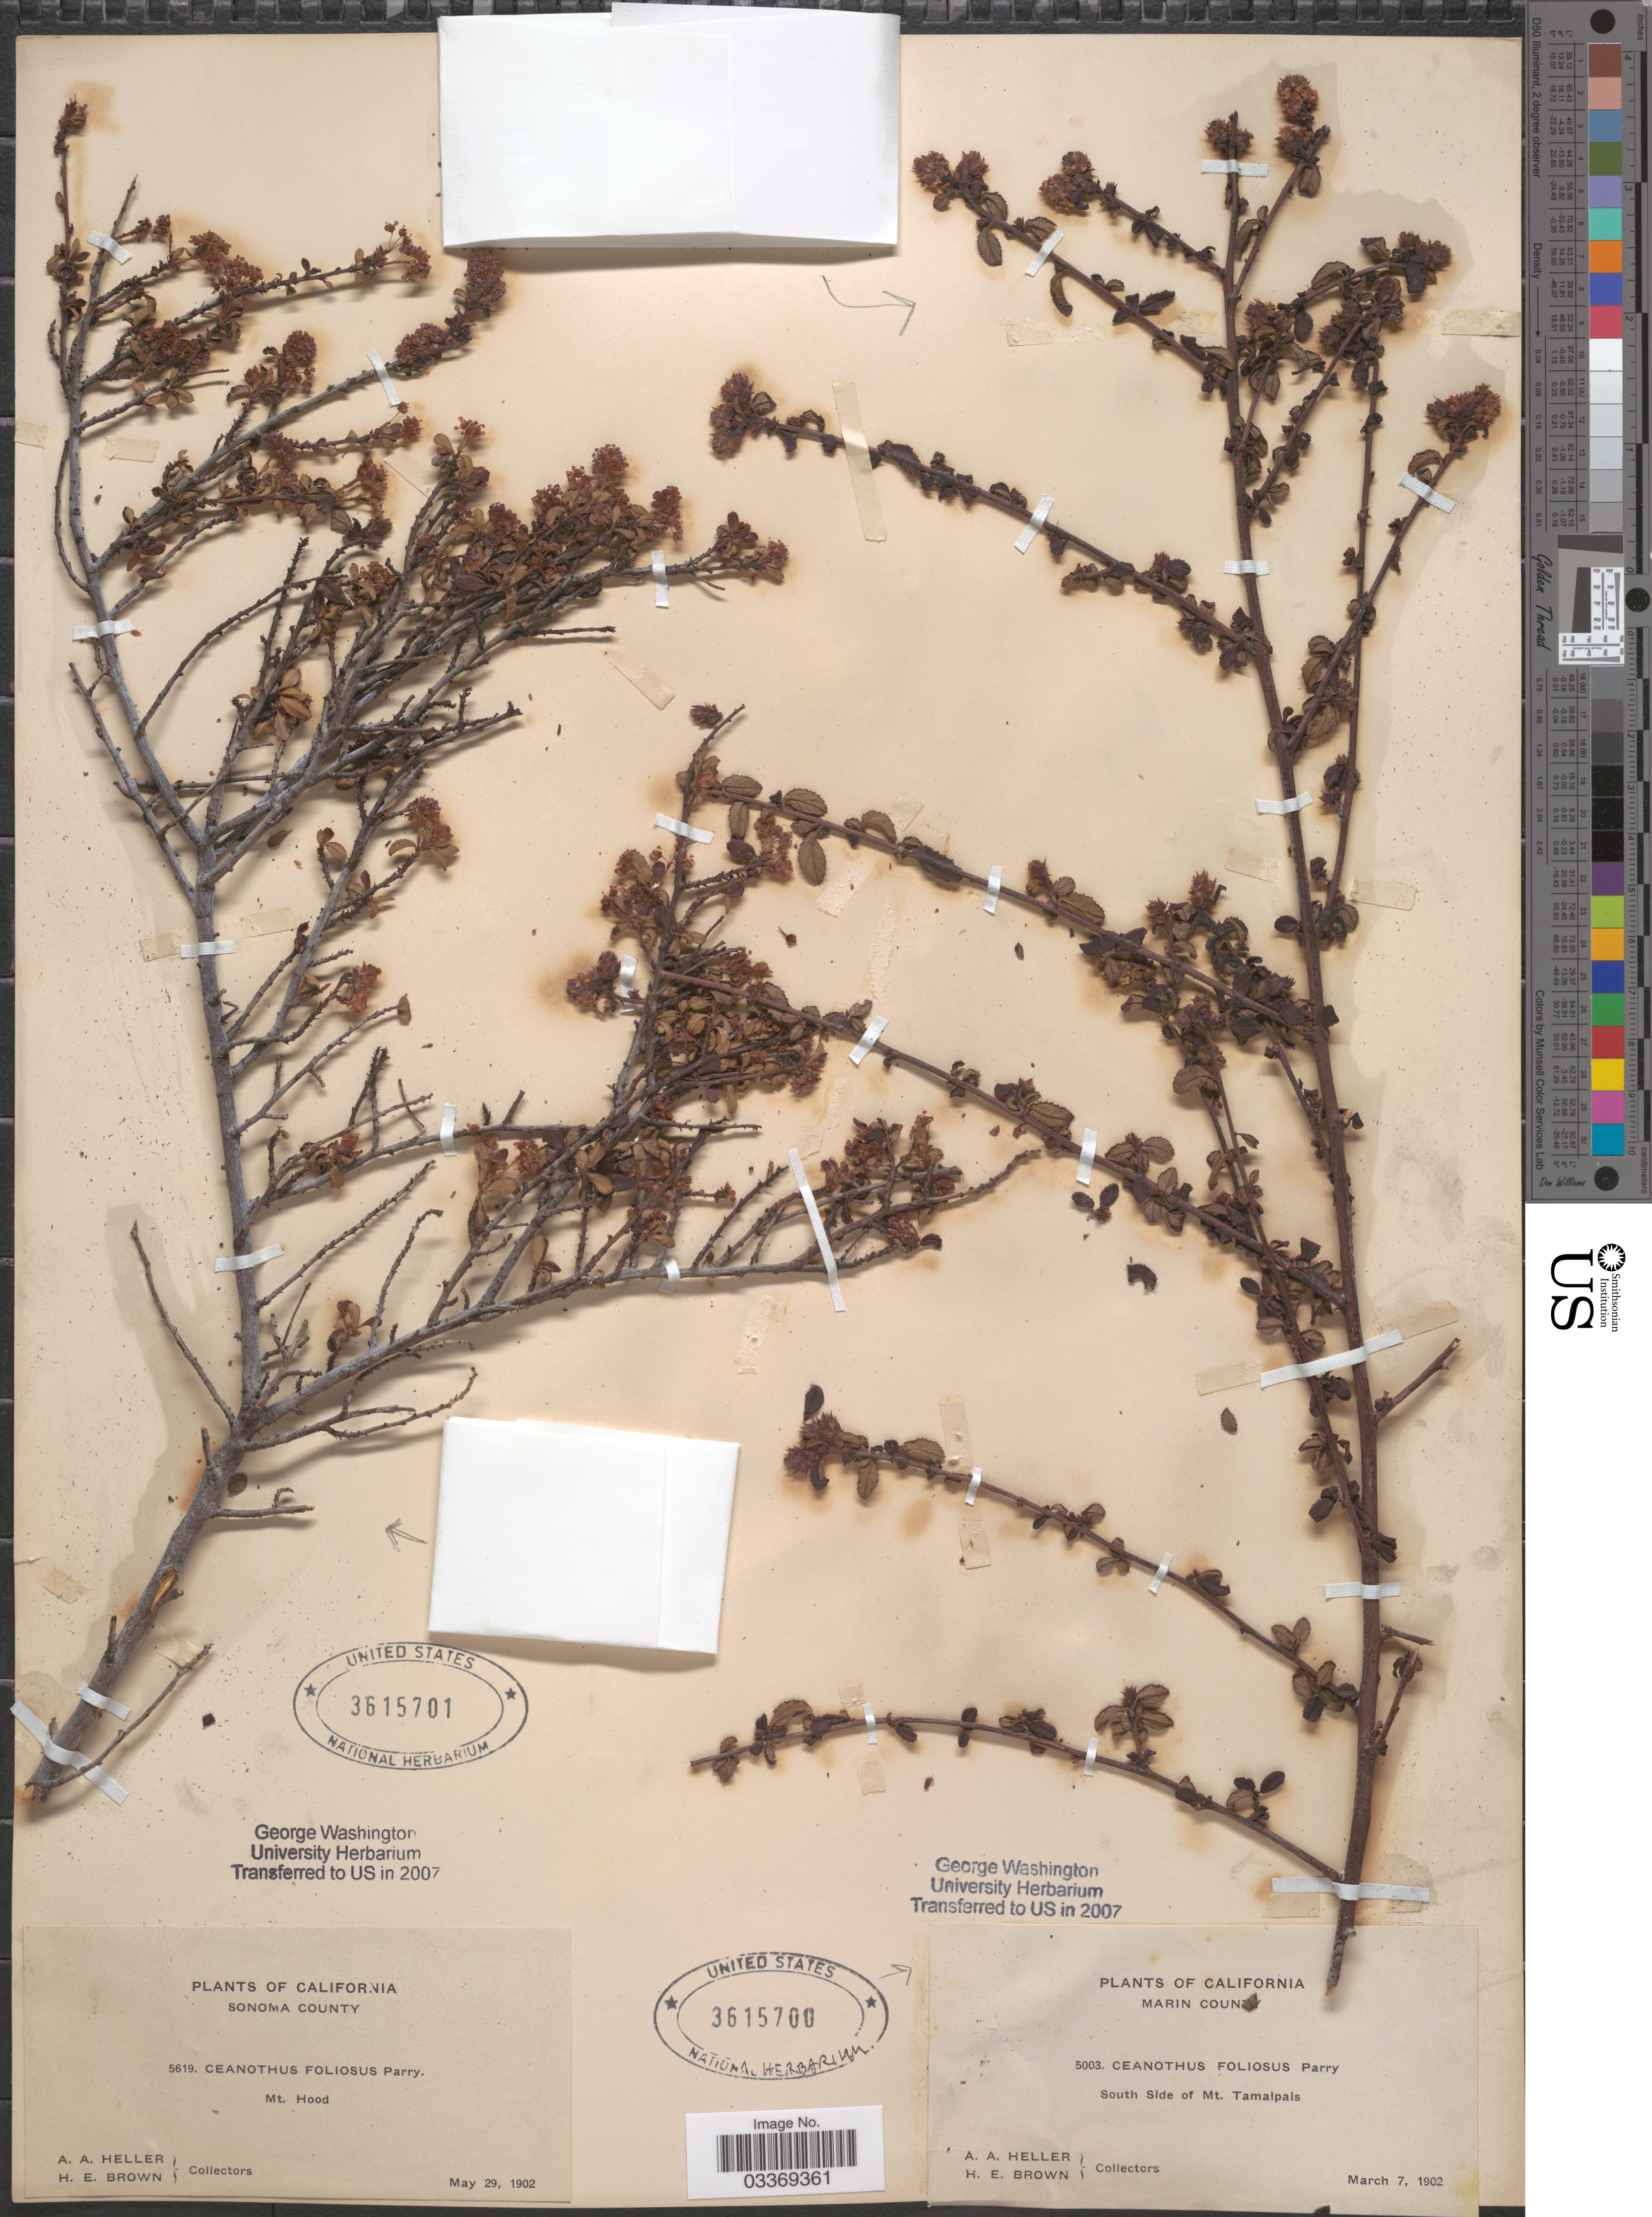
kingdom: Plantae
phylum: Tracheophyta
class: Magnoliopsida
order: Rosales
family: Rhamnaceae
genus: Ceanothus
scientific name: Ceanothus foliosus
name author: Parry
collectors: A. A. Heller & H. E. Brown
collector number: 5619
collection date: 1902-05-29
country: United States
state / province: California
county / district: Sonoma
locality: Sonoma County. Mt. Hood.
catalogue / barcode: US 3615701